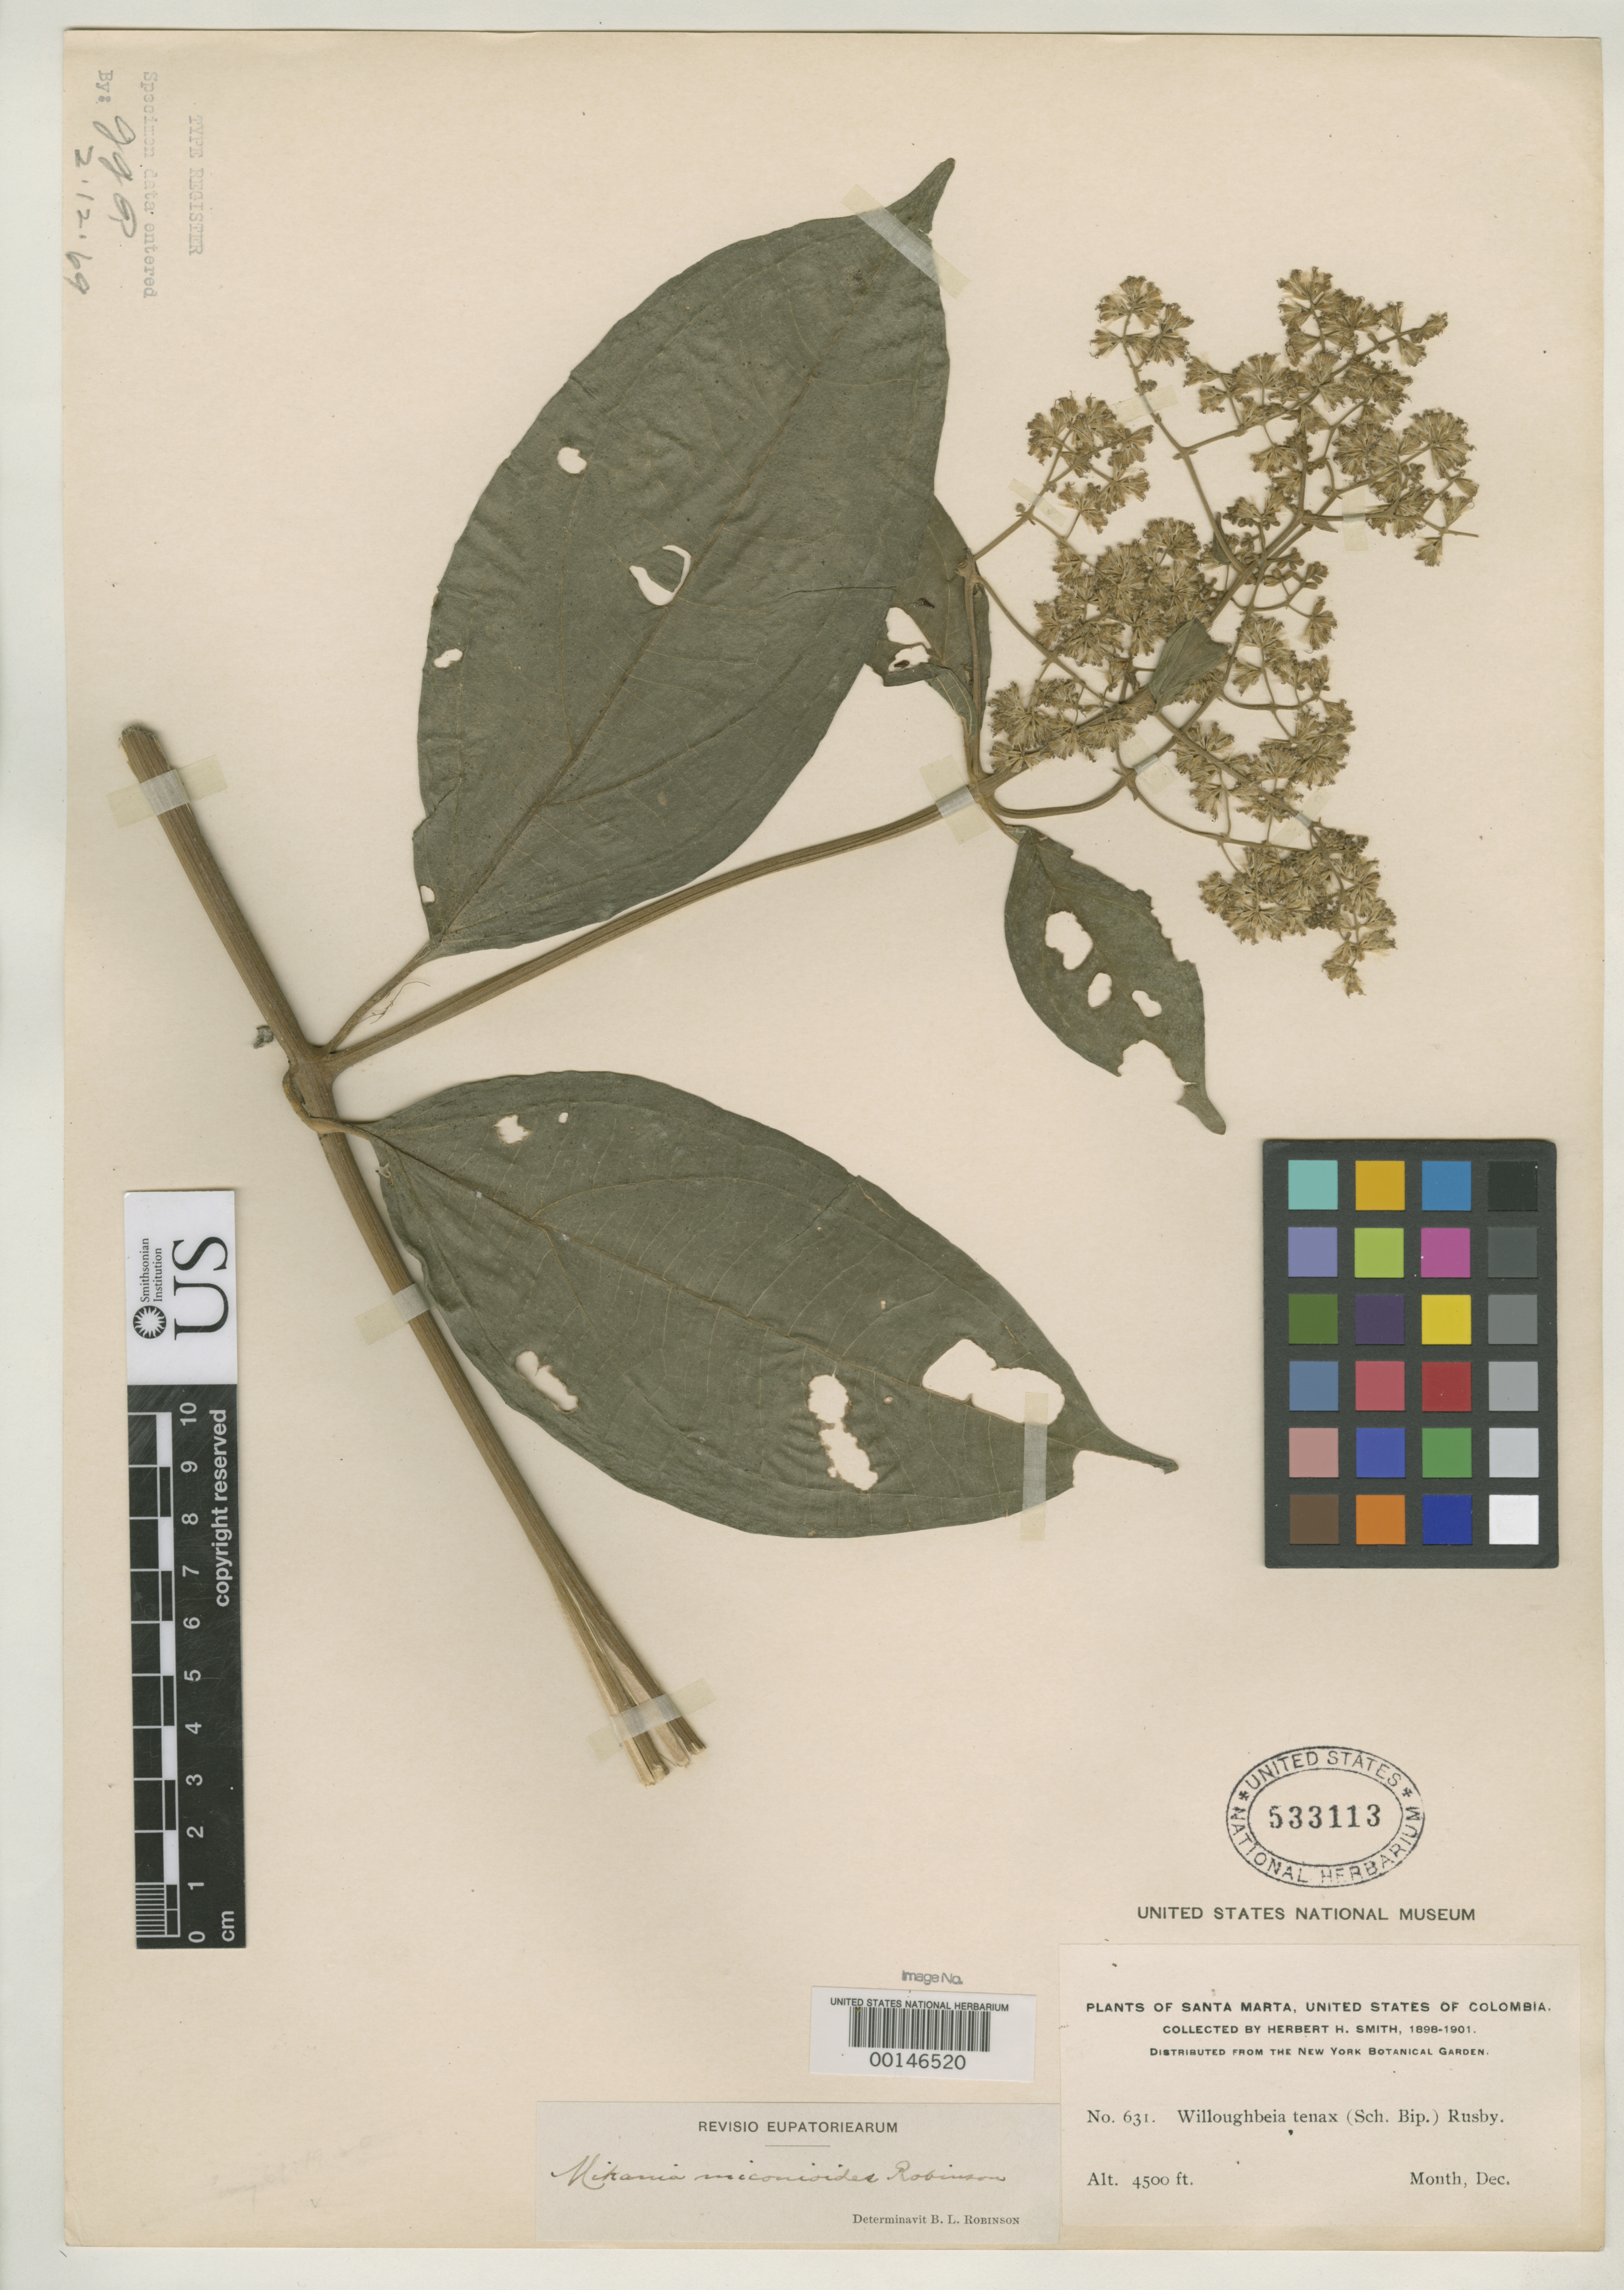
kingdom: Plantae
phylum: Tracheophyta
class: Magnoliopsida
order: Asterales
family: Asteraceae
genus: Mikania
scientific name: Mikania miconioides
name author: B.L. Rob.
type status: Isotype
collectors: Herbert H. Smith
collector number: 631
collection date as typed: Dec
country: Colombia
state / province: Magdalena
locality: Santa Marta.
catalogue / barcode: US 533113